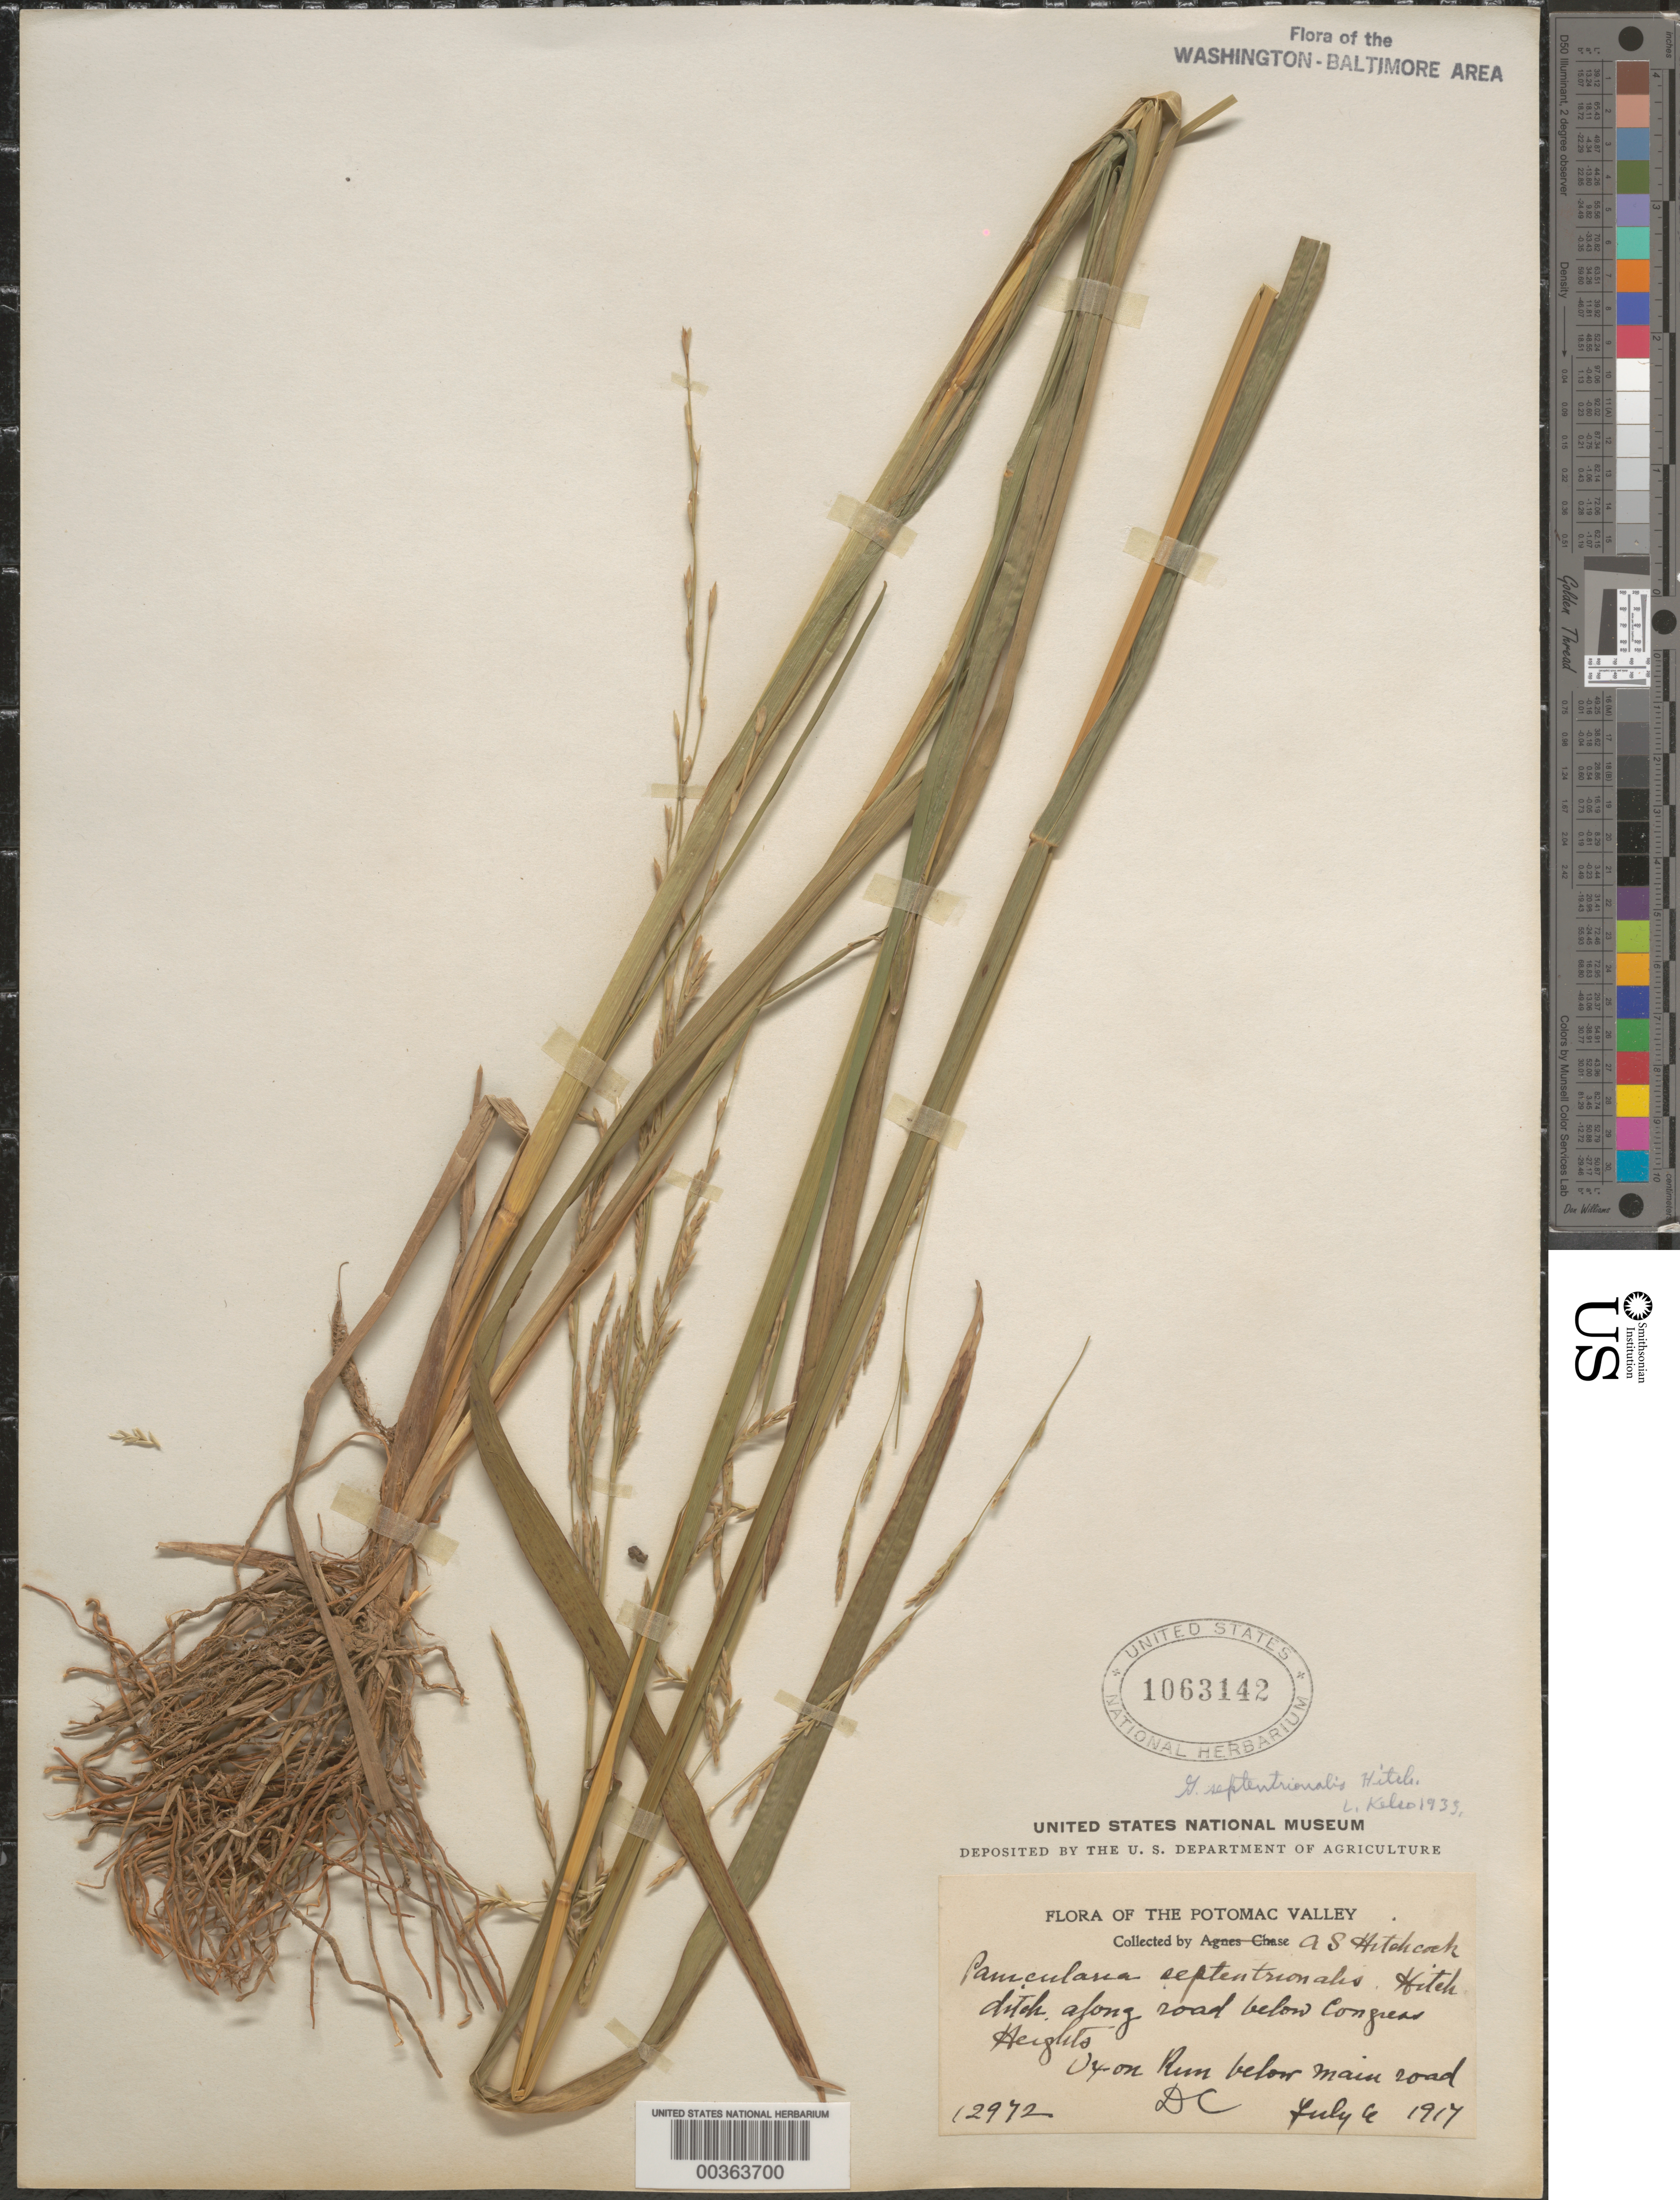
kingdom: Plantae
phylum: Tracheophyta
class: Liliopsida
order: Poales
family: Poaceae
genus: Glyceria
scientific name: Glyceria septentrionalis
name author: Hitchc.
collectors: A. S. Hitchcock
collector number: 12972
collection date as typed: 06 Jul 1917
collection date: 1917-07-06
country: United States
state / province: District of Columbia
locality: Oxon Run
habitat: Ditch along road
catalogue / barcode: US 1063142